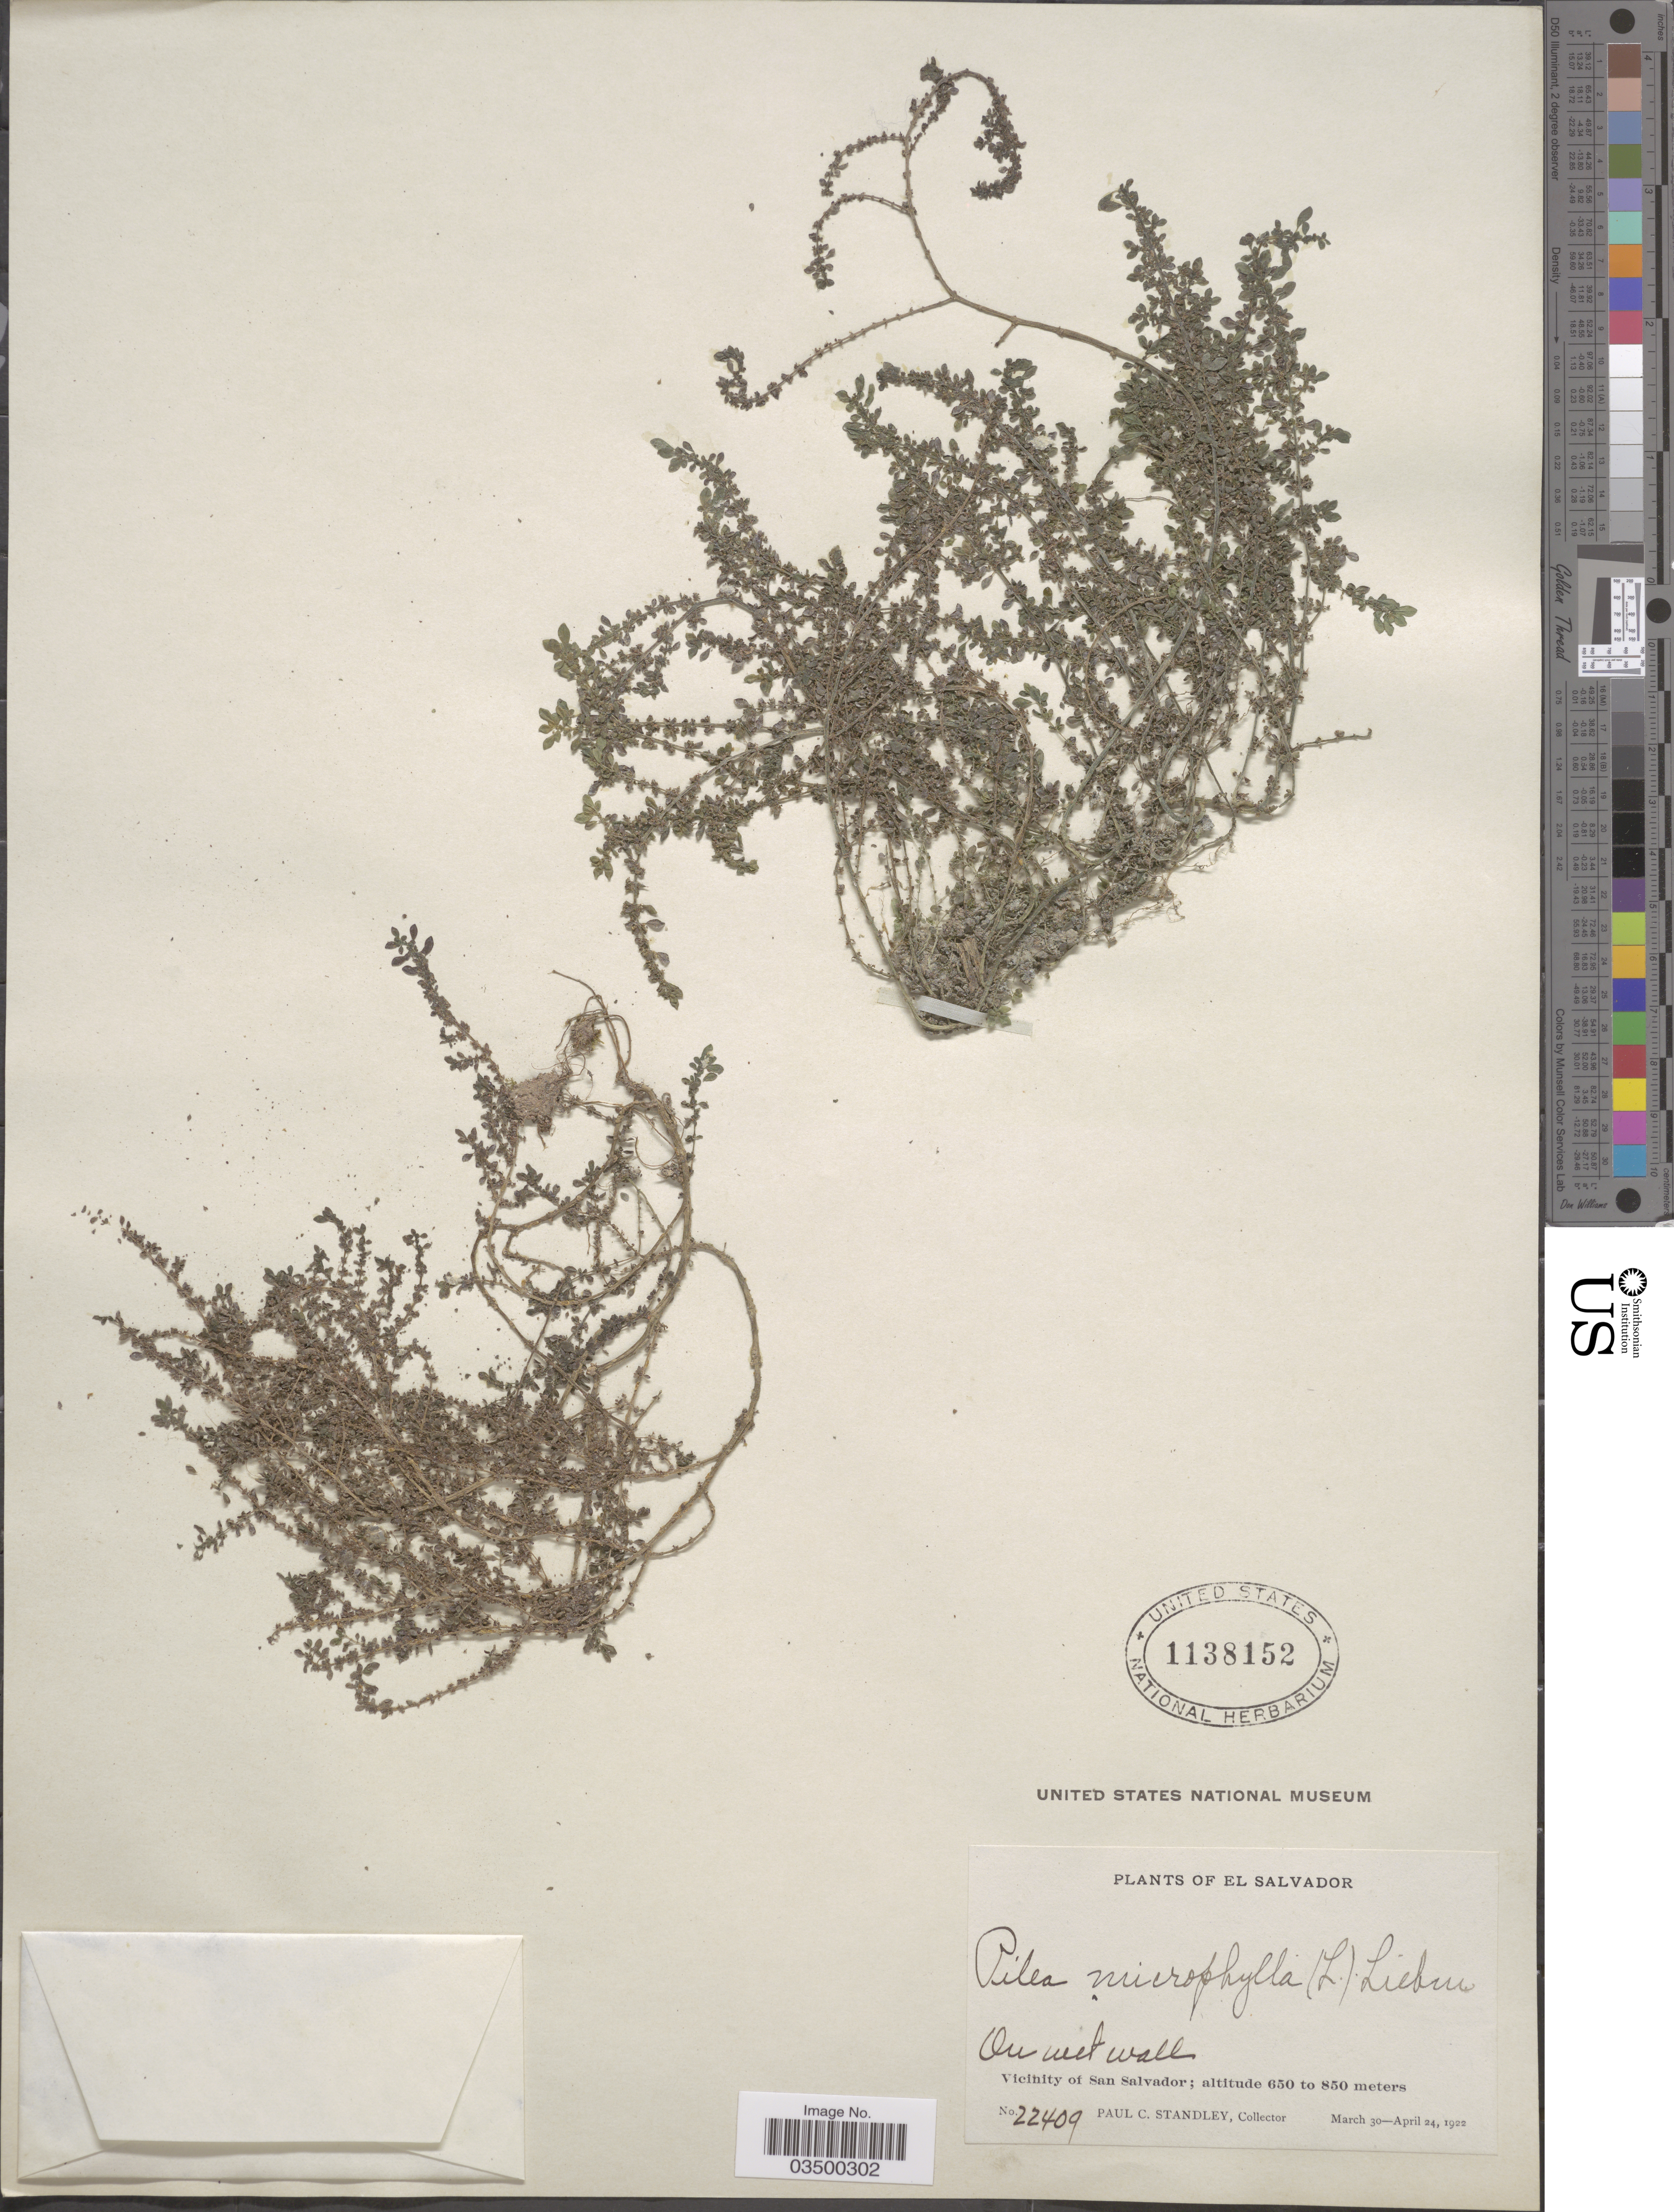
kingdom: Plantae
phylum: Tracheophyta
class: Magnoliopsida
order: Rosales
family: Urticaceae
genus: Pilea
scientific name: Pilea microphylla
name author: (L.) Liebm.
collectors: P. C. Standley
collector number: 22409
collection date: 1922-03-30/1922-04-24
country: El Salvador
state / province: San Salvador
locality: Vicinity of San Salvador.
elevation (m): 650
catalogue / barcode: US 1138152